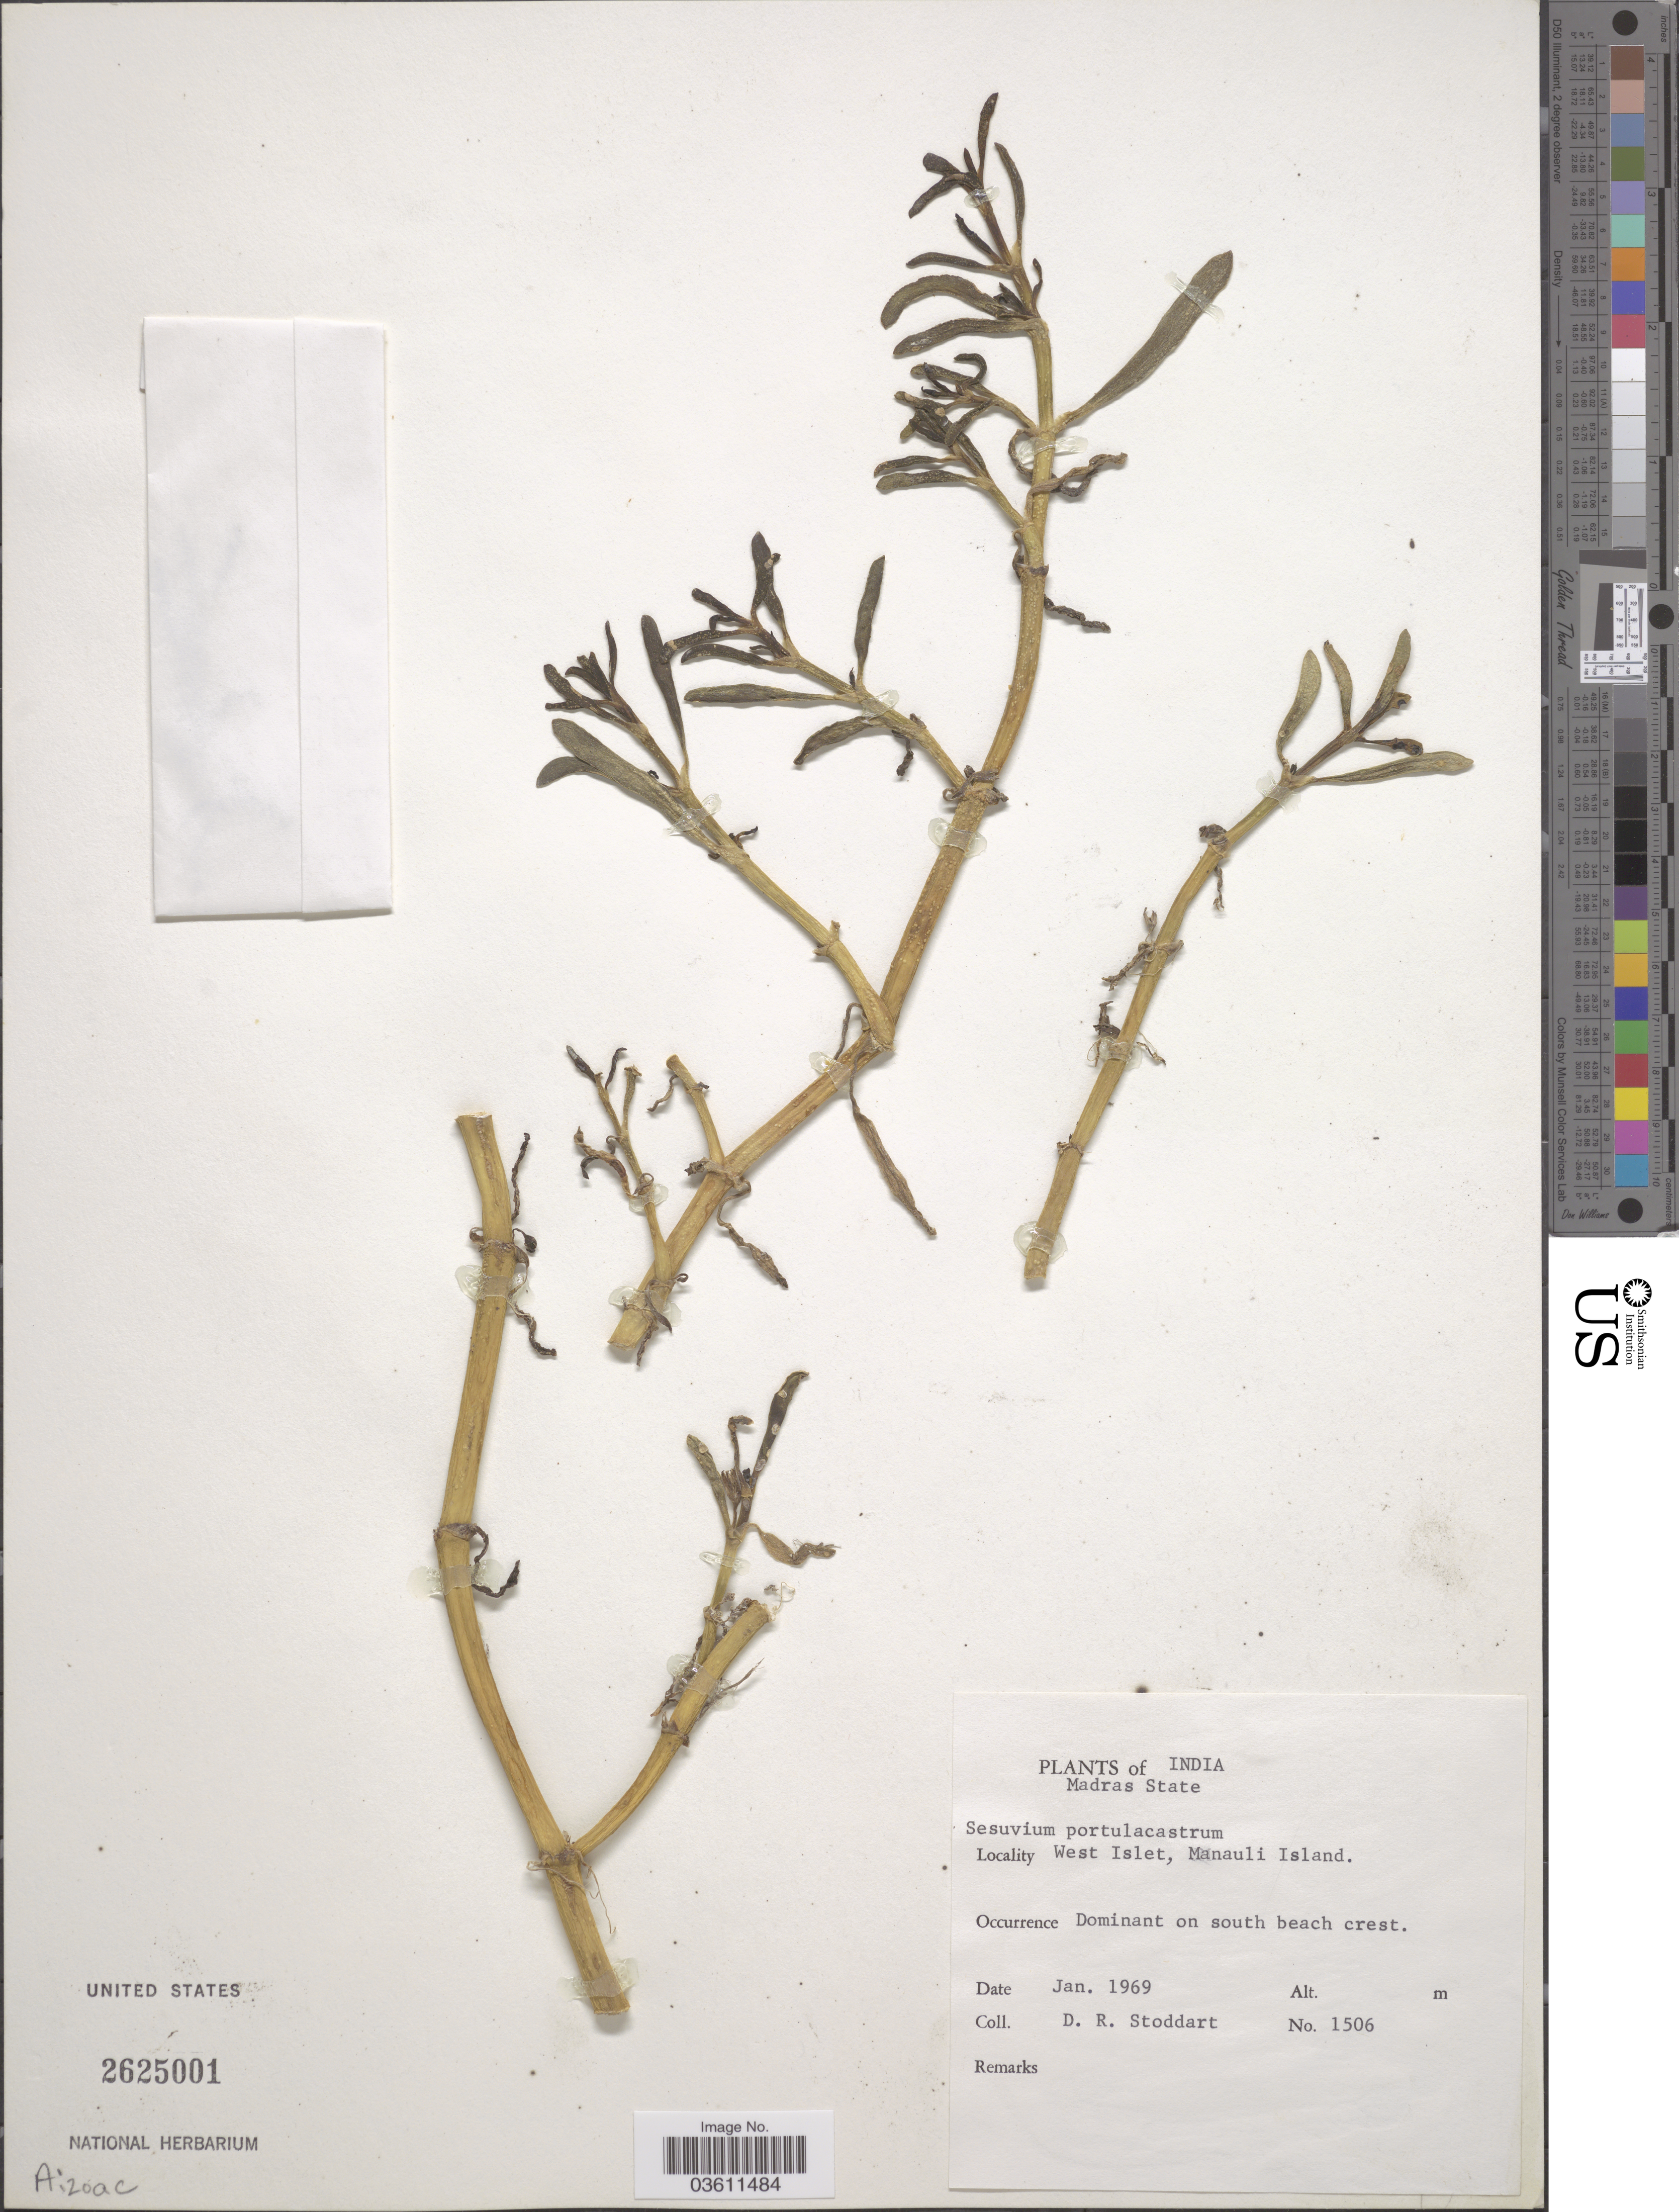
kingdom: Plantae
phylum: Tracheophyta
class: Magnoliopsida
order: Caryophyllales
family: Aizoaceae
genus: Sesuvium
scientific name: Sesuvium portulacastrum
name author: (L.) L.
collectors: D. R. Stoddart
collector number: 1506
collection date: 1969-01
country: India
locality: Madras State. West Islet, Manauli Island.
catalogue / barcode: US 2625001